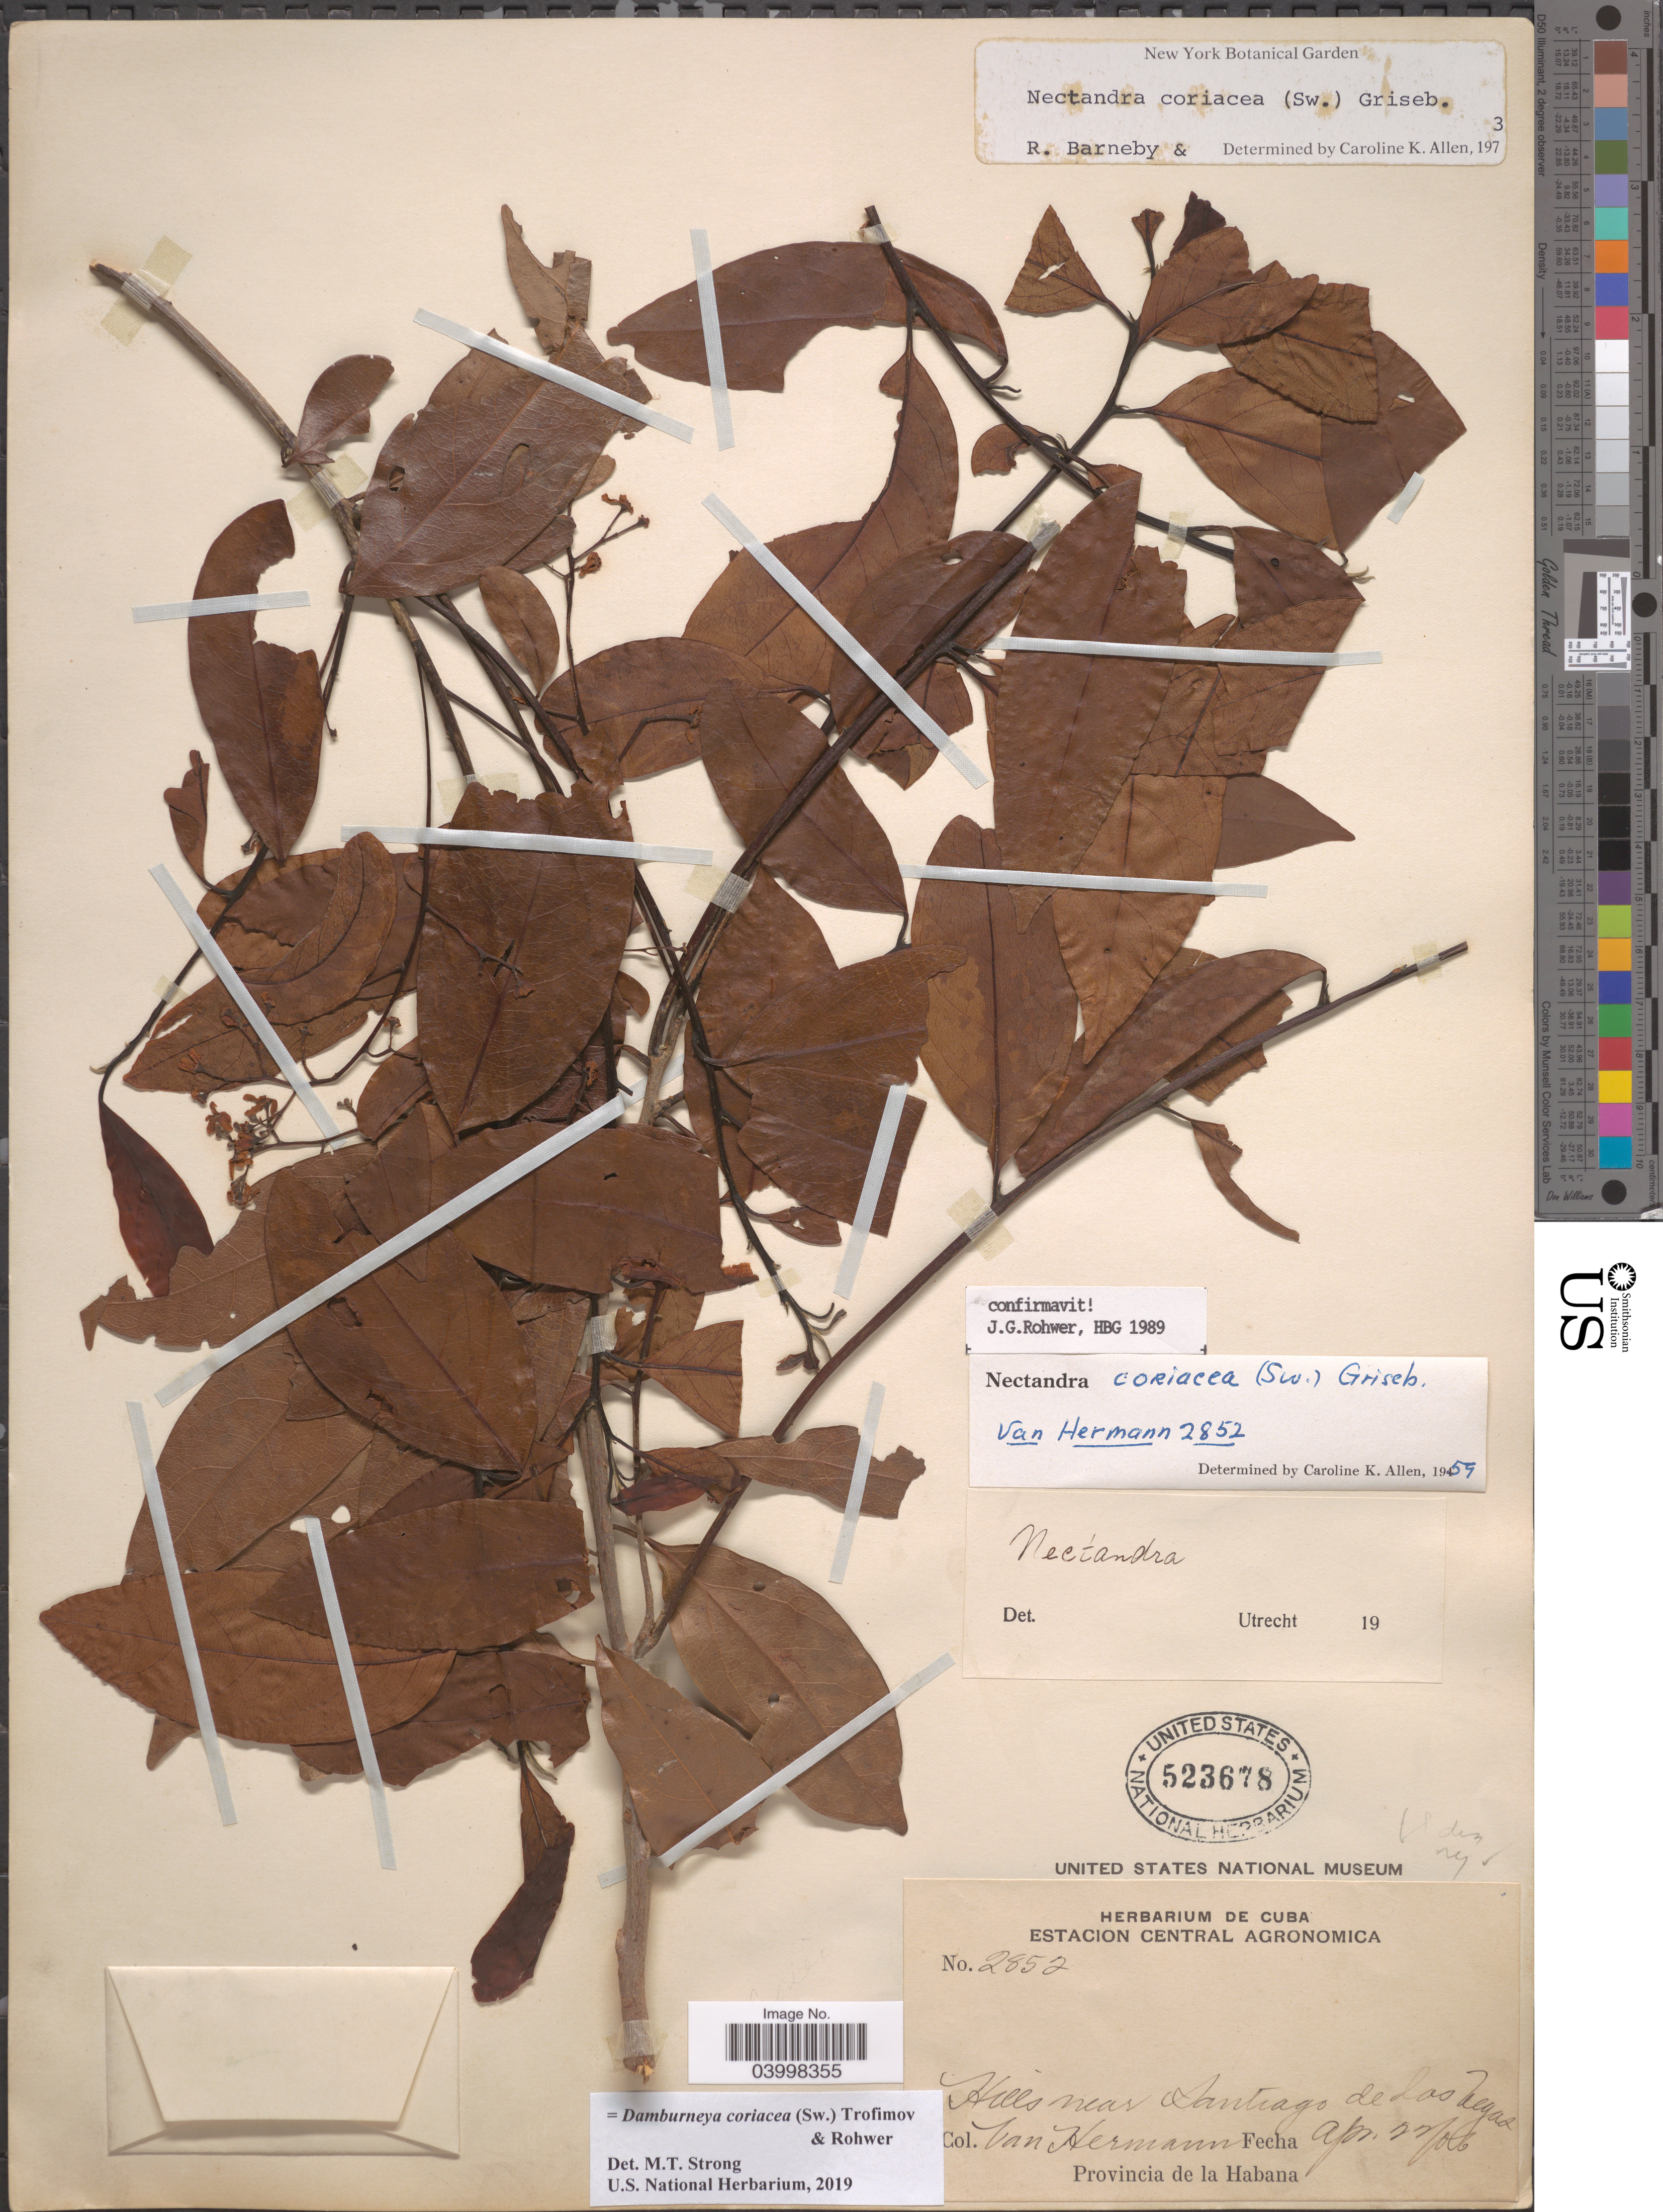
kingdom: Plantae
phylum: Tracheophyta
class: Magnoliopsida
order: Laurales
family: Lauraceae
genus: Damburneya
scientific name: Damburneya coriacea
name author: (Sw.) Trofimov & Rohwer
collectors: Van Hermann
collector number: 2852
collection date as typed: Transcribed d/m/y: 22/4/6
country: Cuba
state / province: La Habana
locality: Hills near Santiago de Las Vegas.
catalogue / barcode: US 523678